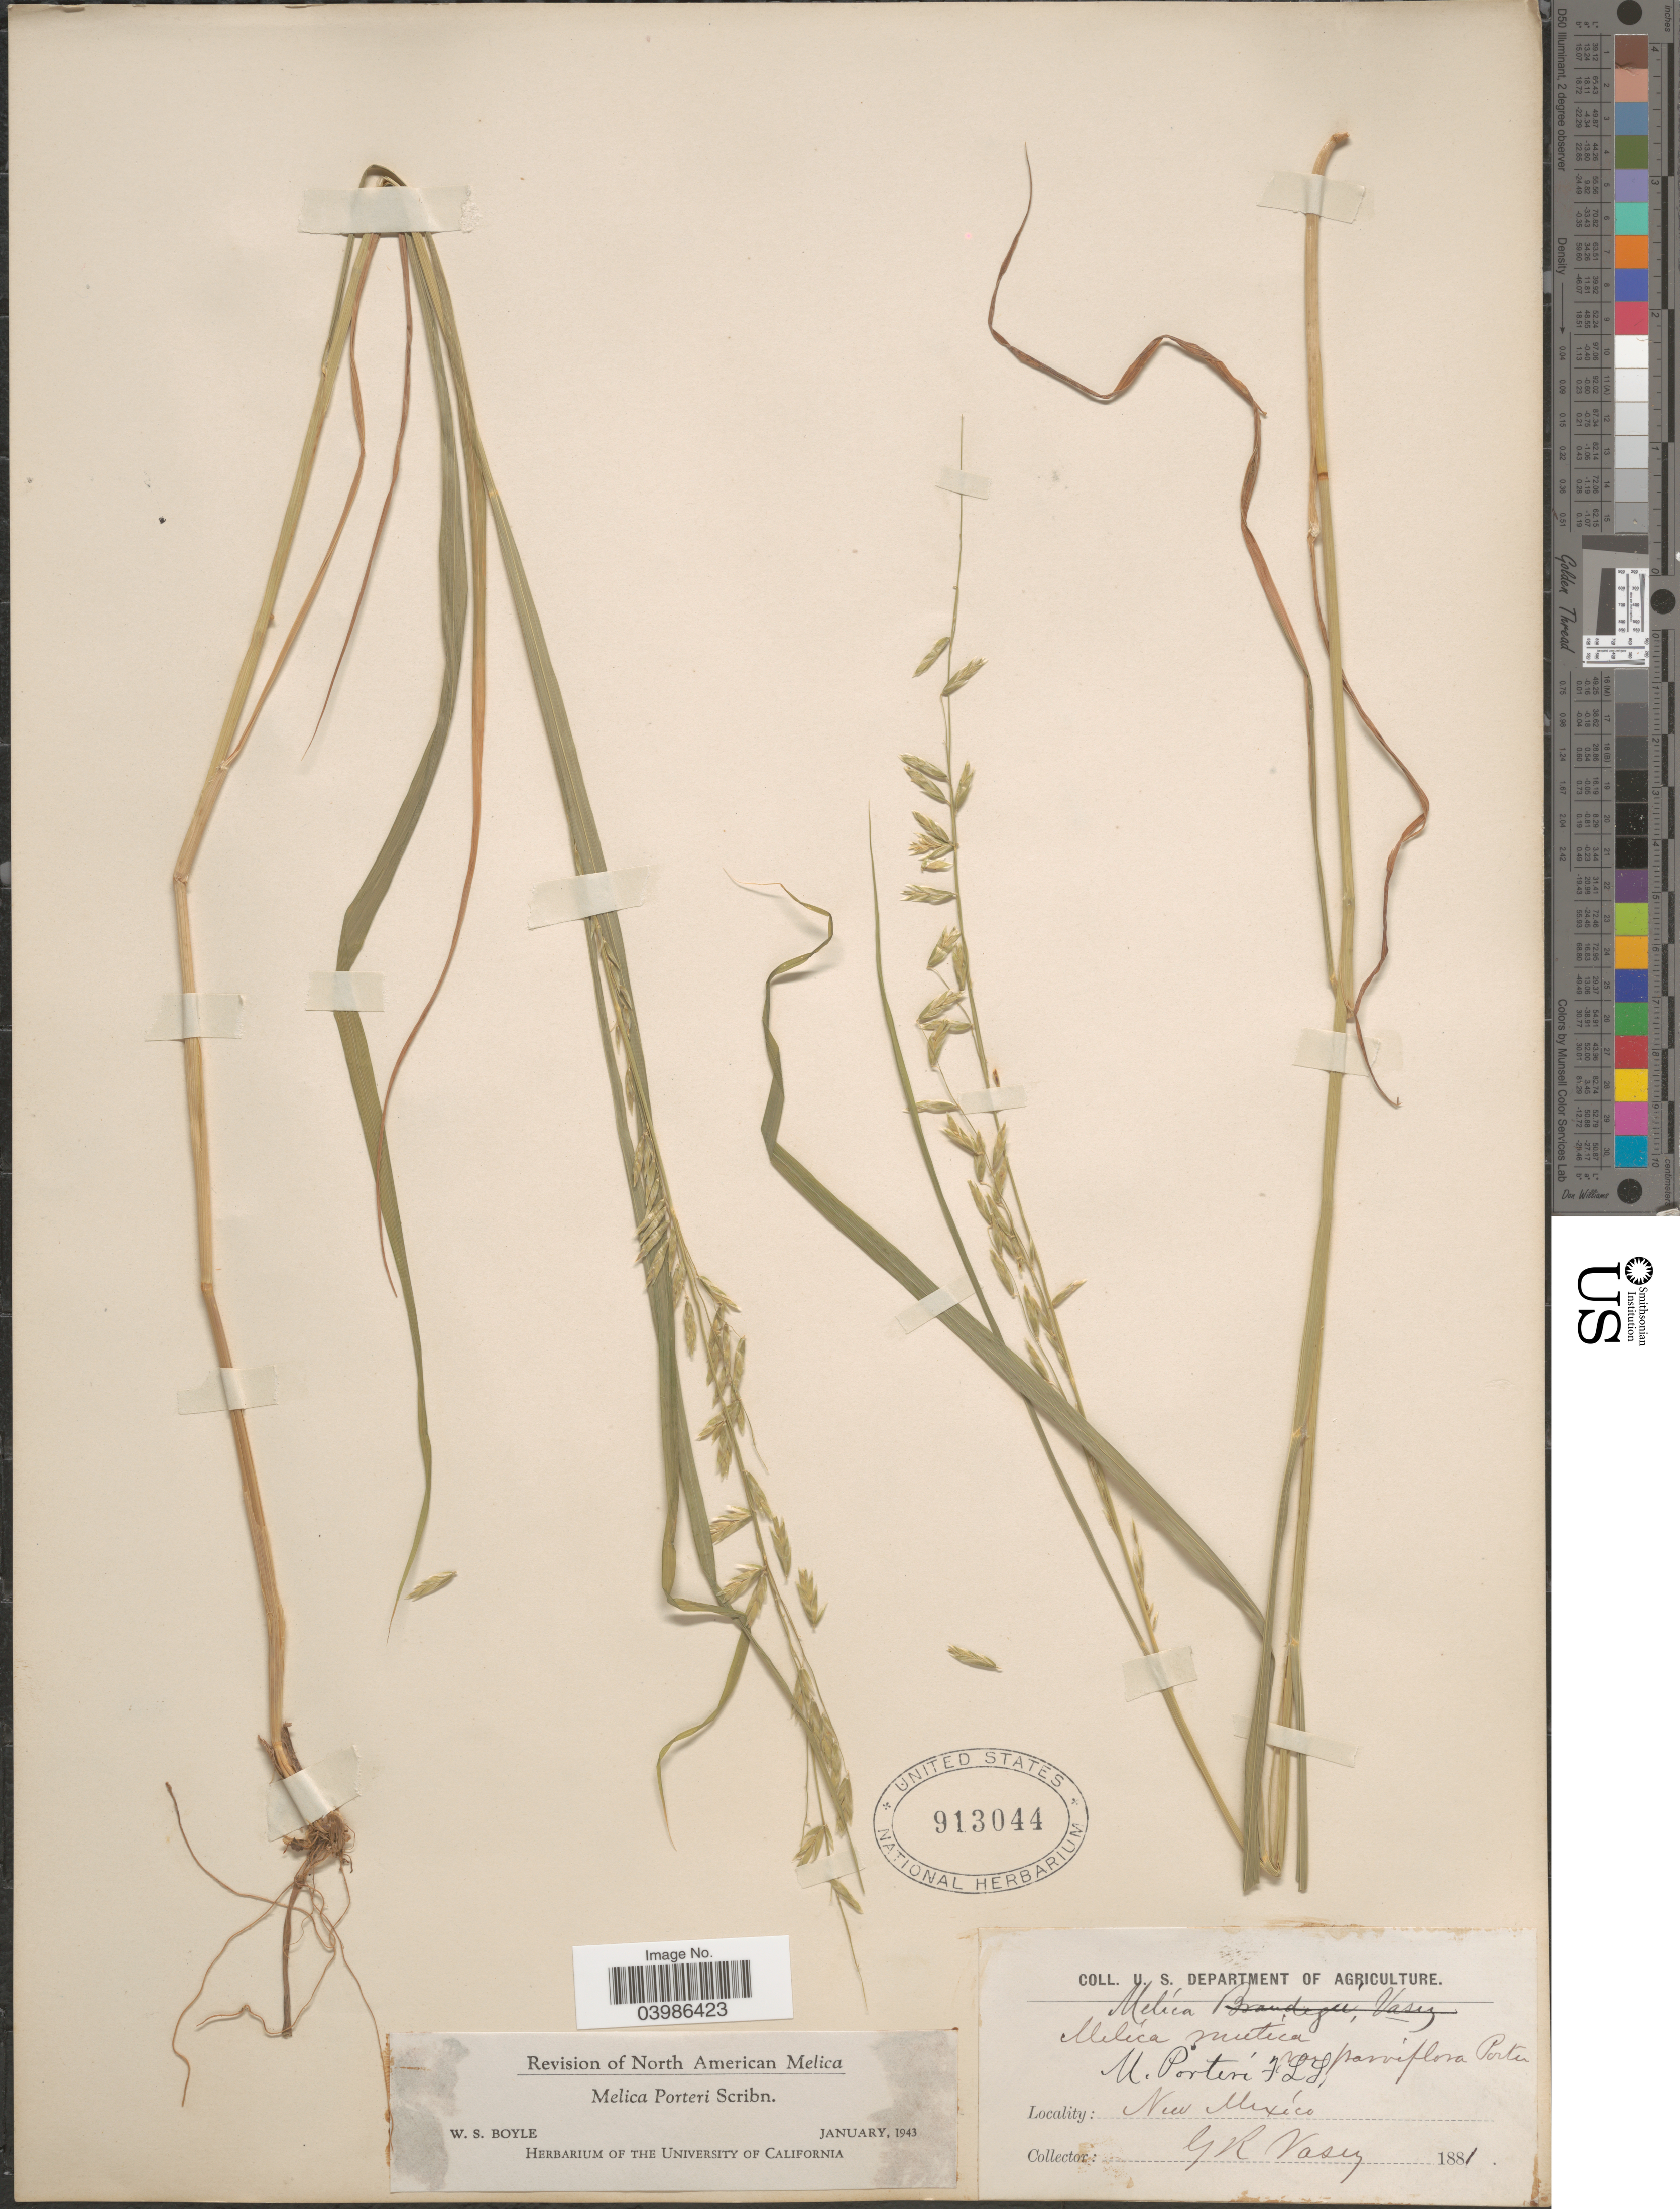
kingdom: Plantae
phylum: Tracheophyta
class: Liliopsida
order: Poales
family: Poaceae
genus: Melica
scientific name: Melica porteri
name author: Scribn.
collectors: G. R. Vasey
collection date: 1881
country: United States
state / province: New Mexico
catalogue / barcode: US 913044